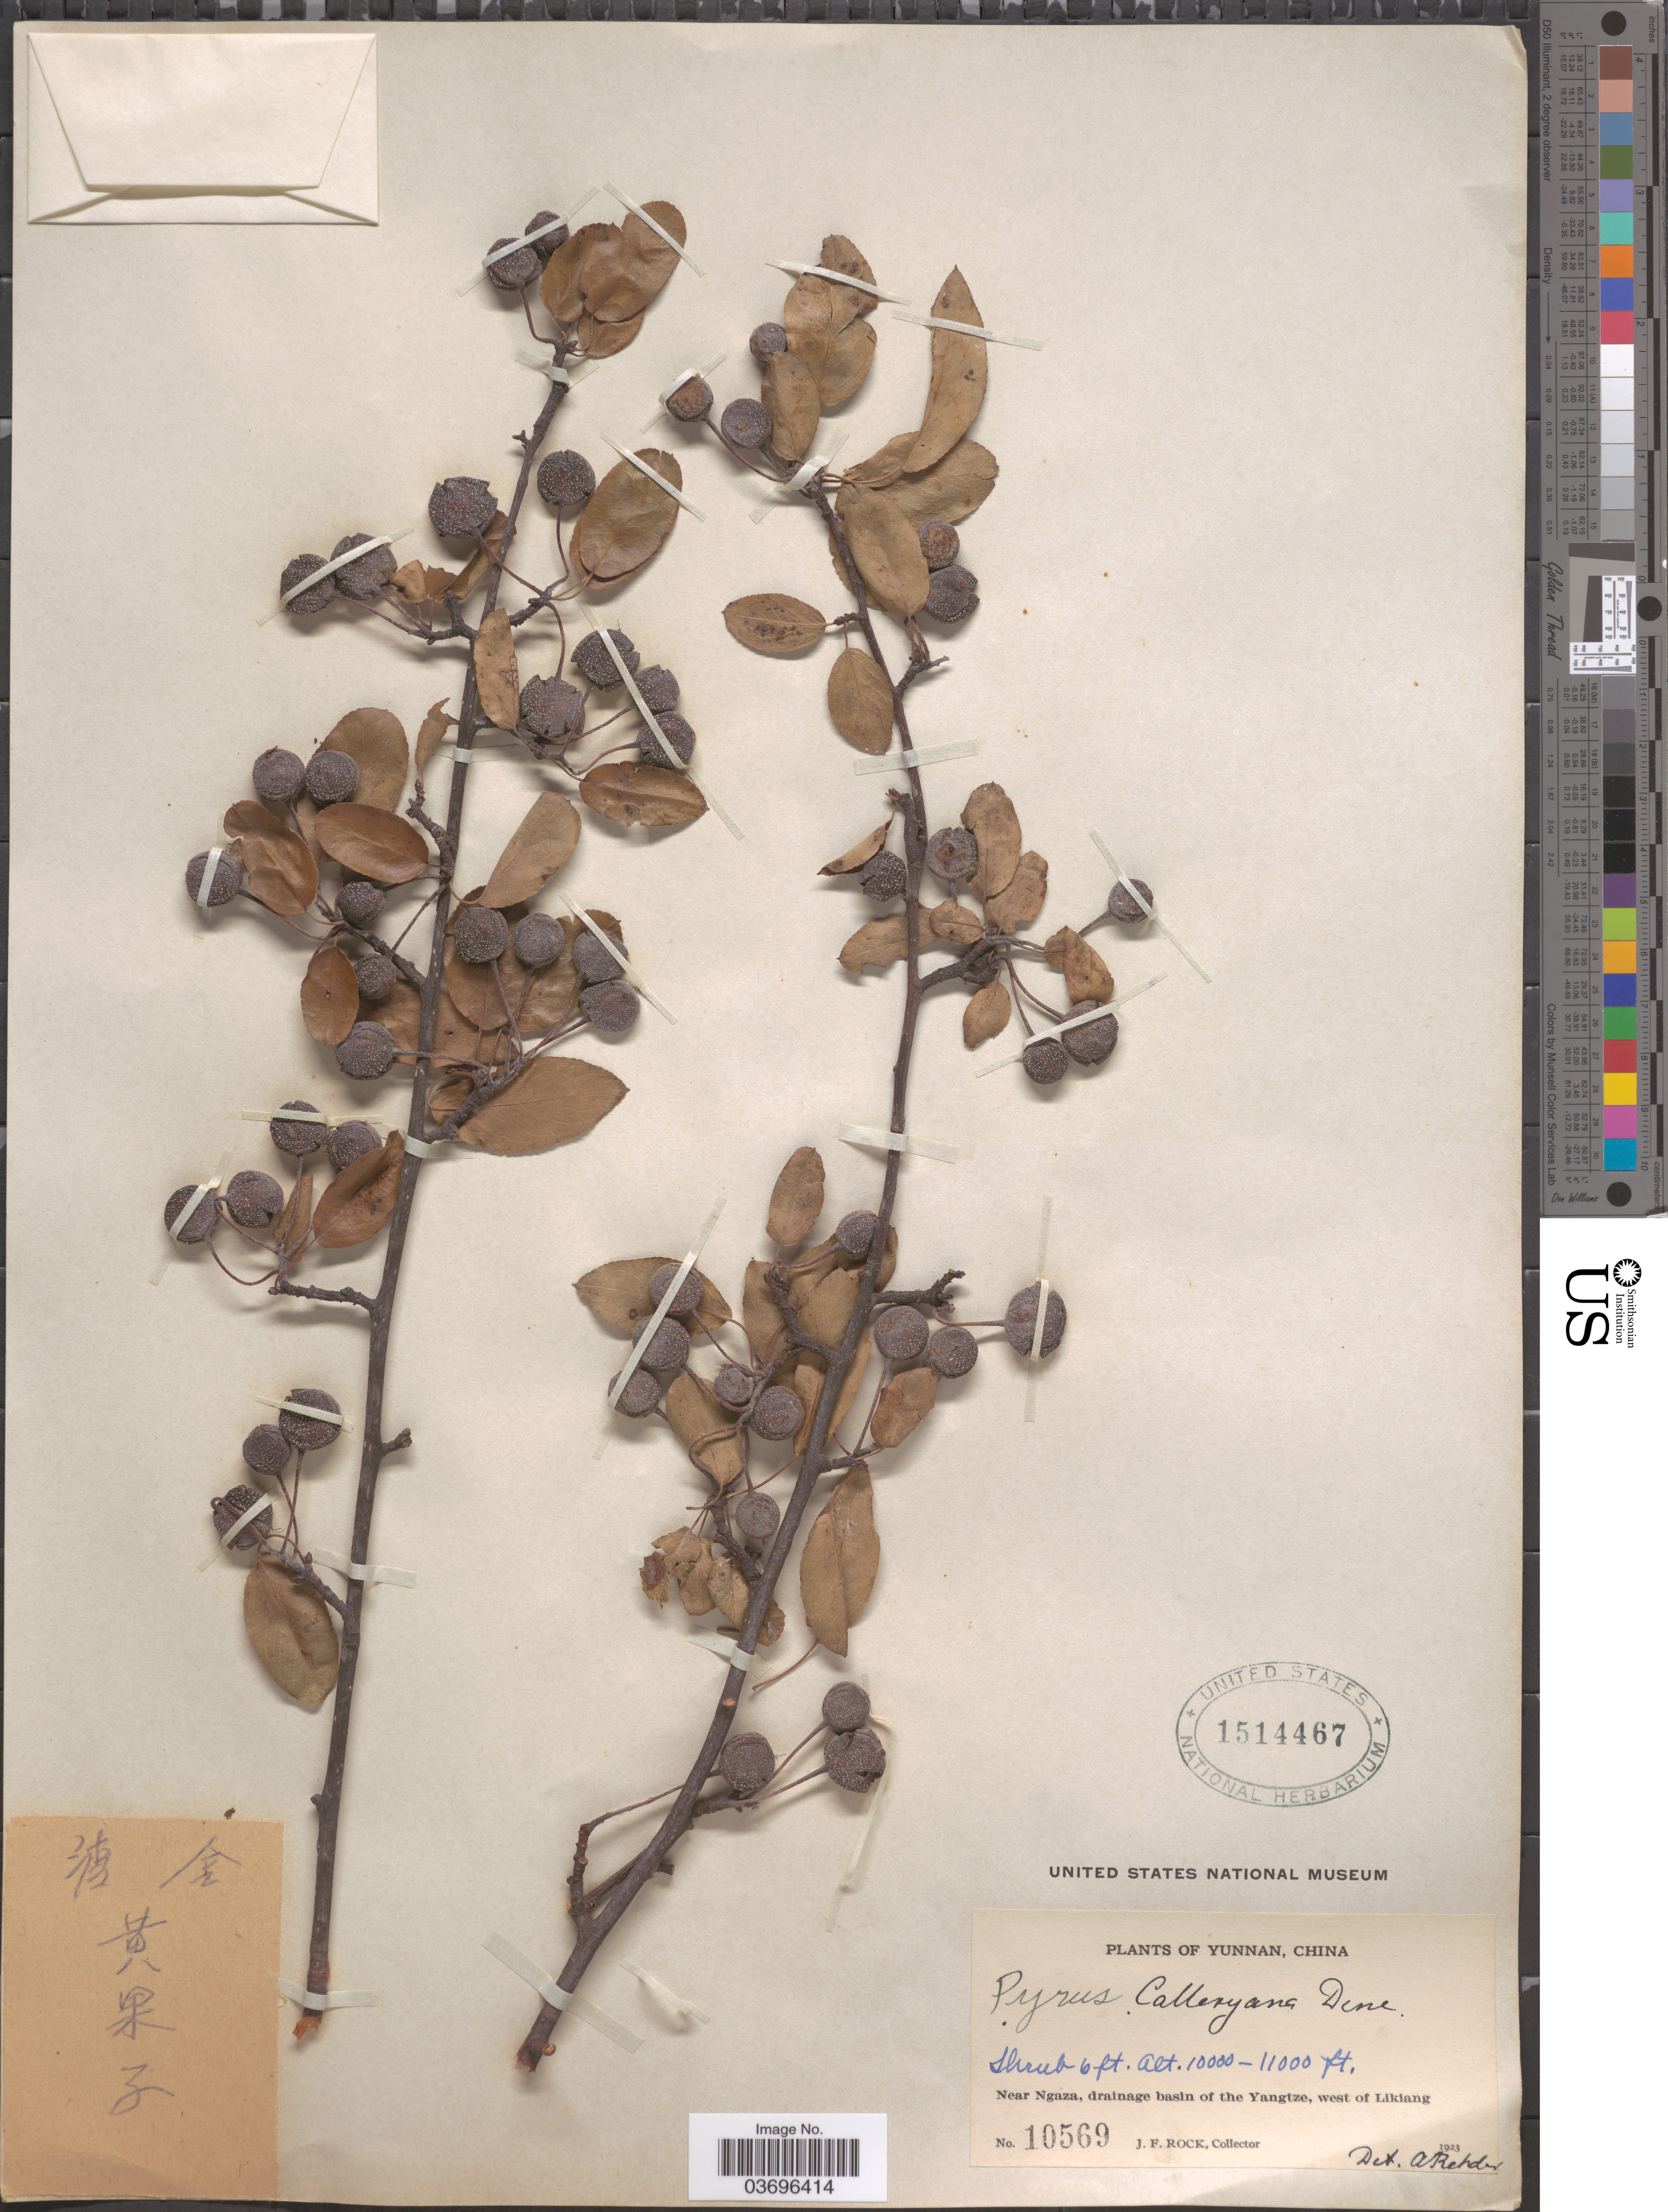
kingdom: Plantae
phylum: Tracheophyta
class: Magnoliopsida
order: Rosales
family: Rosaceae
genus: Pyrus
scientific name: Pyrus calleryana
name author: Decne.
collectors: J. Rock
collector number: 10569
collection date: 1923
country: China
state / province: Yunnan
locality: Near Ngaza, drainage basin of the Yangtze, west of Likiang.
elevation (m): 3048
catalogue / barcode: US 1514467